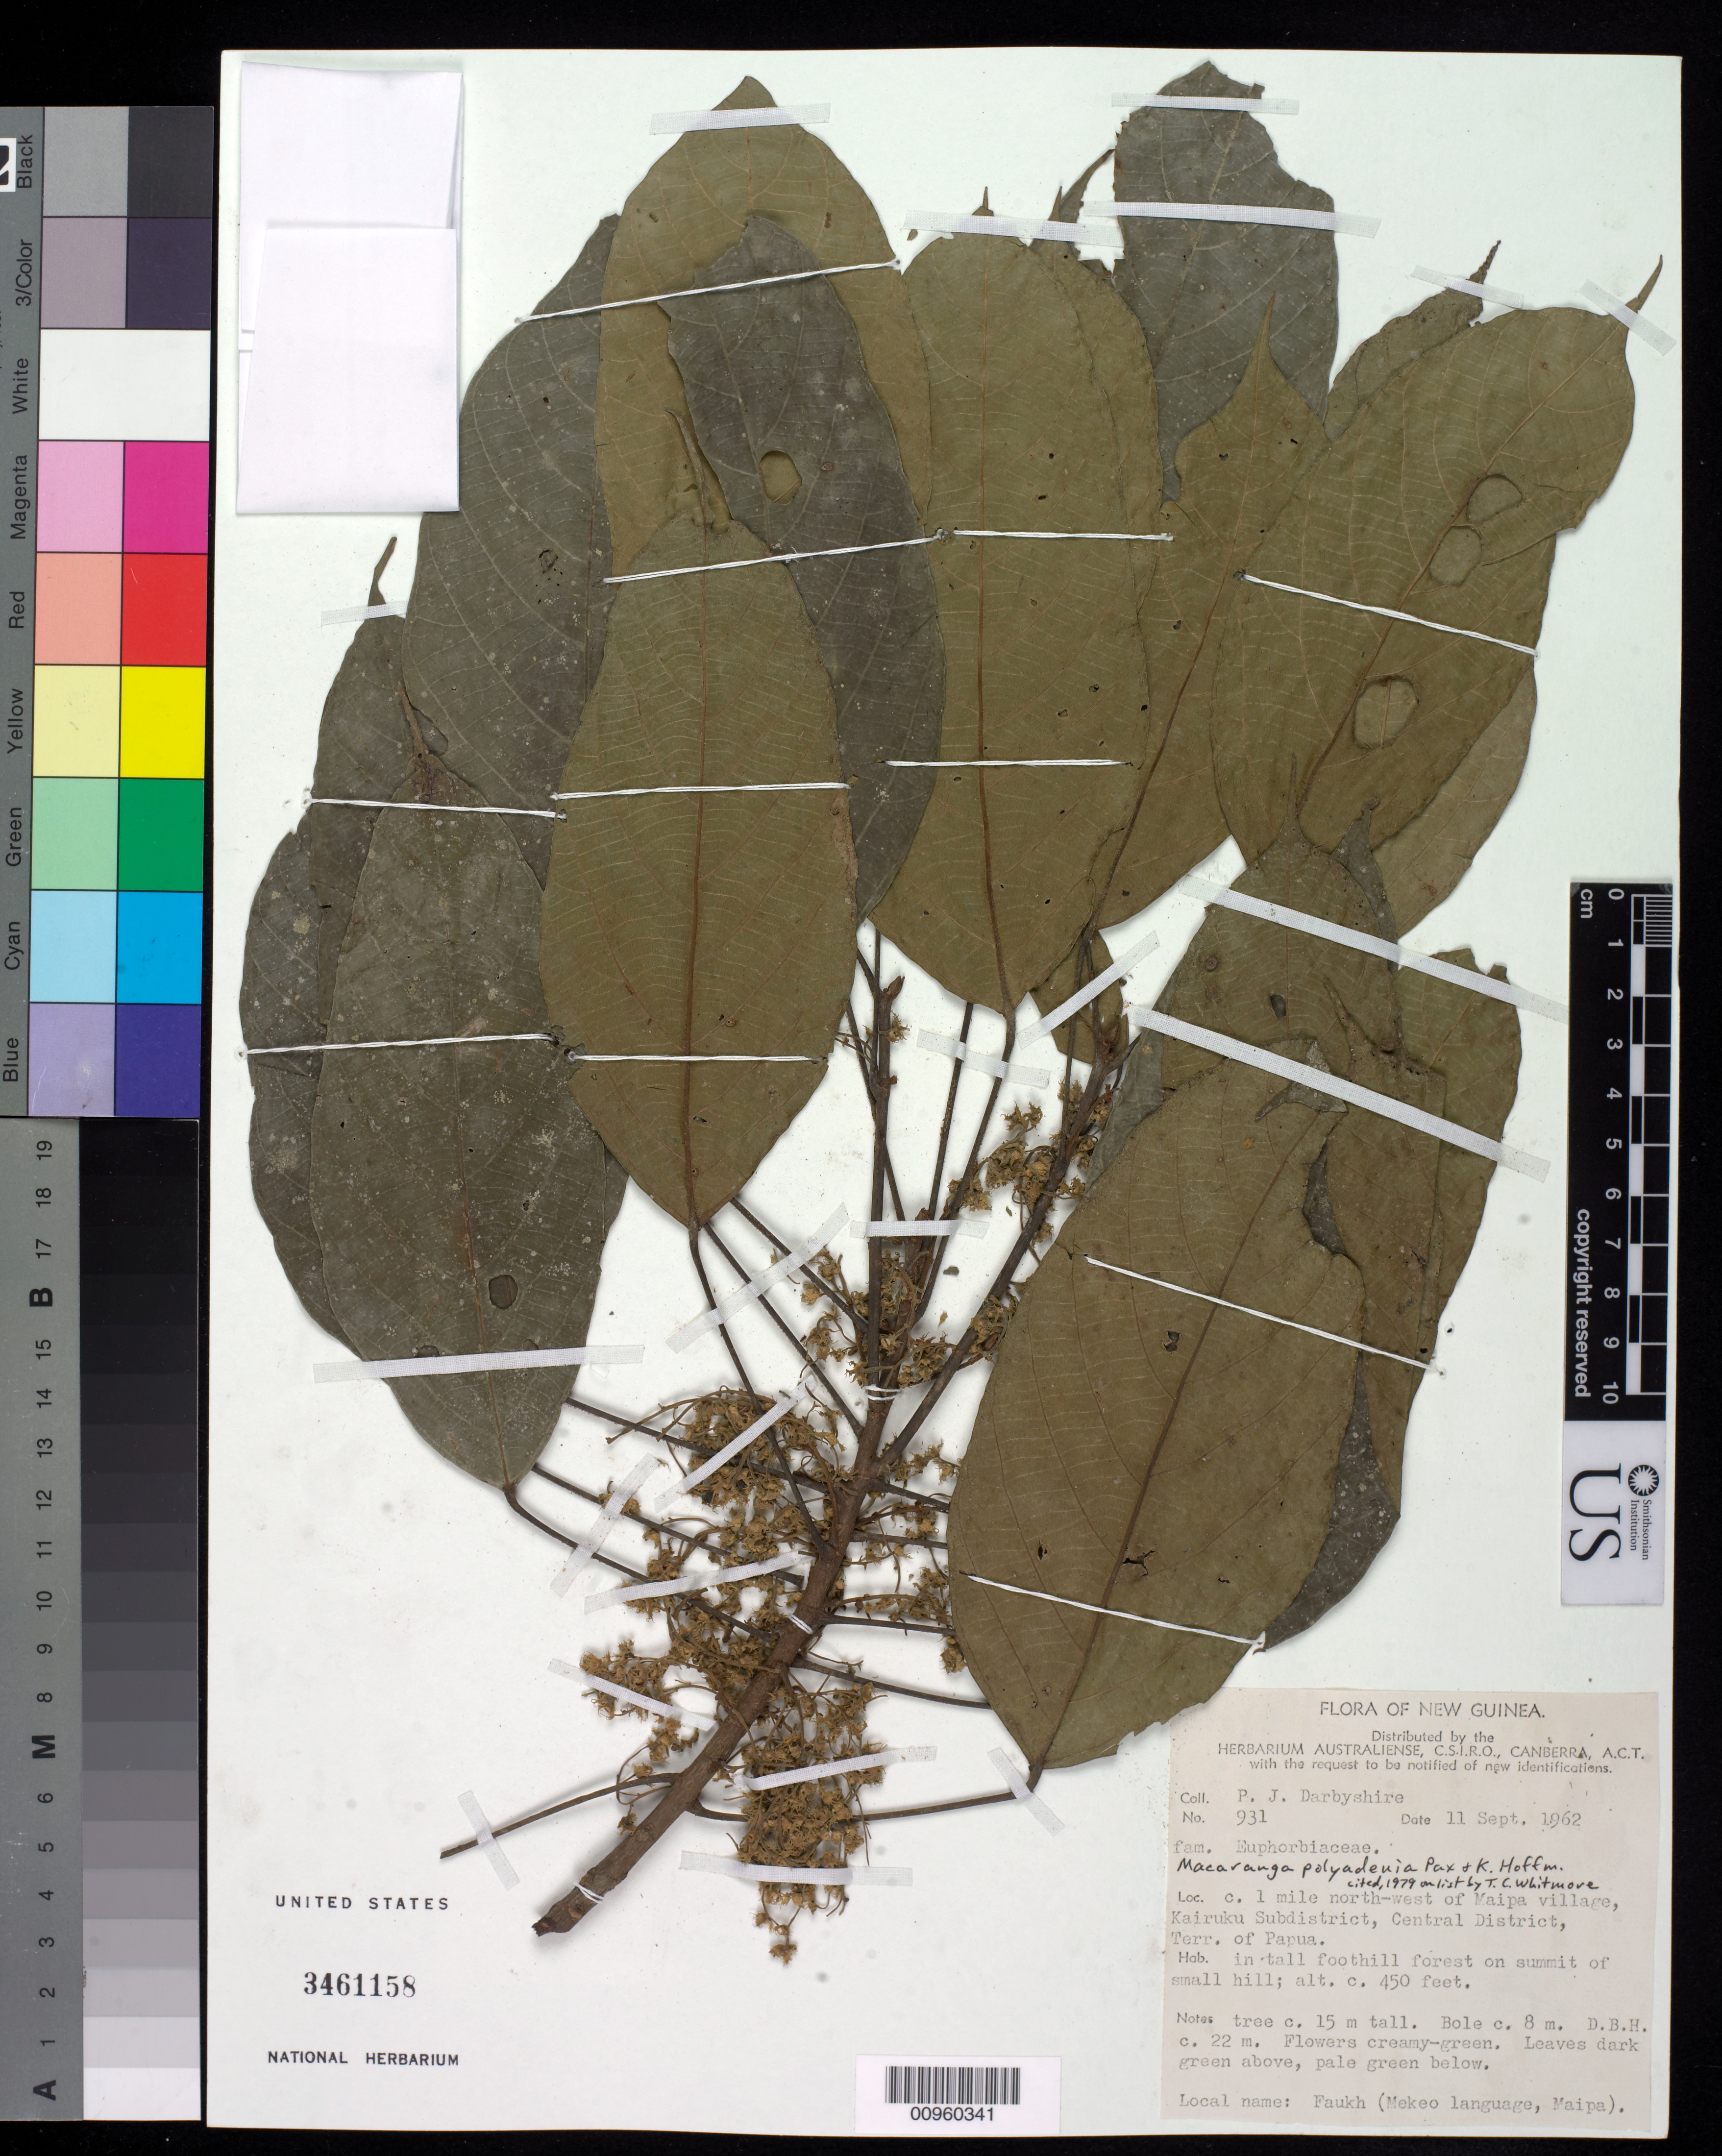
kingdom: Plantae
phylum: Tracheophyta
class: Magnoliopsida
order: Malpighiales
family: Euphorbiaceae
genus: Macaranga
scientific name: Macaranga polyadenia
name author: Pax & K. Hoffm.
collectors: P. Darbyshire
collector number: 931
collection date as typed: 11 Sep 1962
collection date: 1962-09-11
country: Papua New Guinea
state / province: Central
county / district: Kairuku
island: New Guinea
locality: One NW of Maipa Village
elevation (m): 137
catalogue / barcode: US 3461158